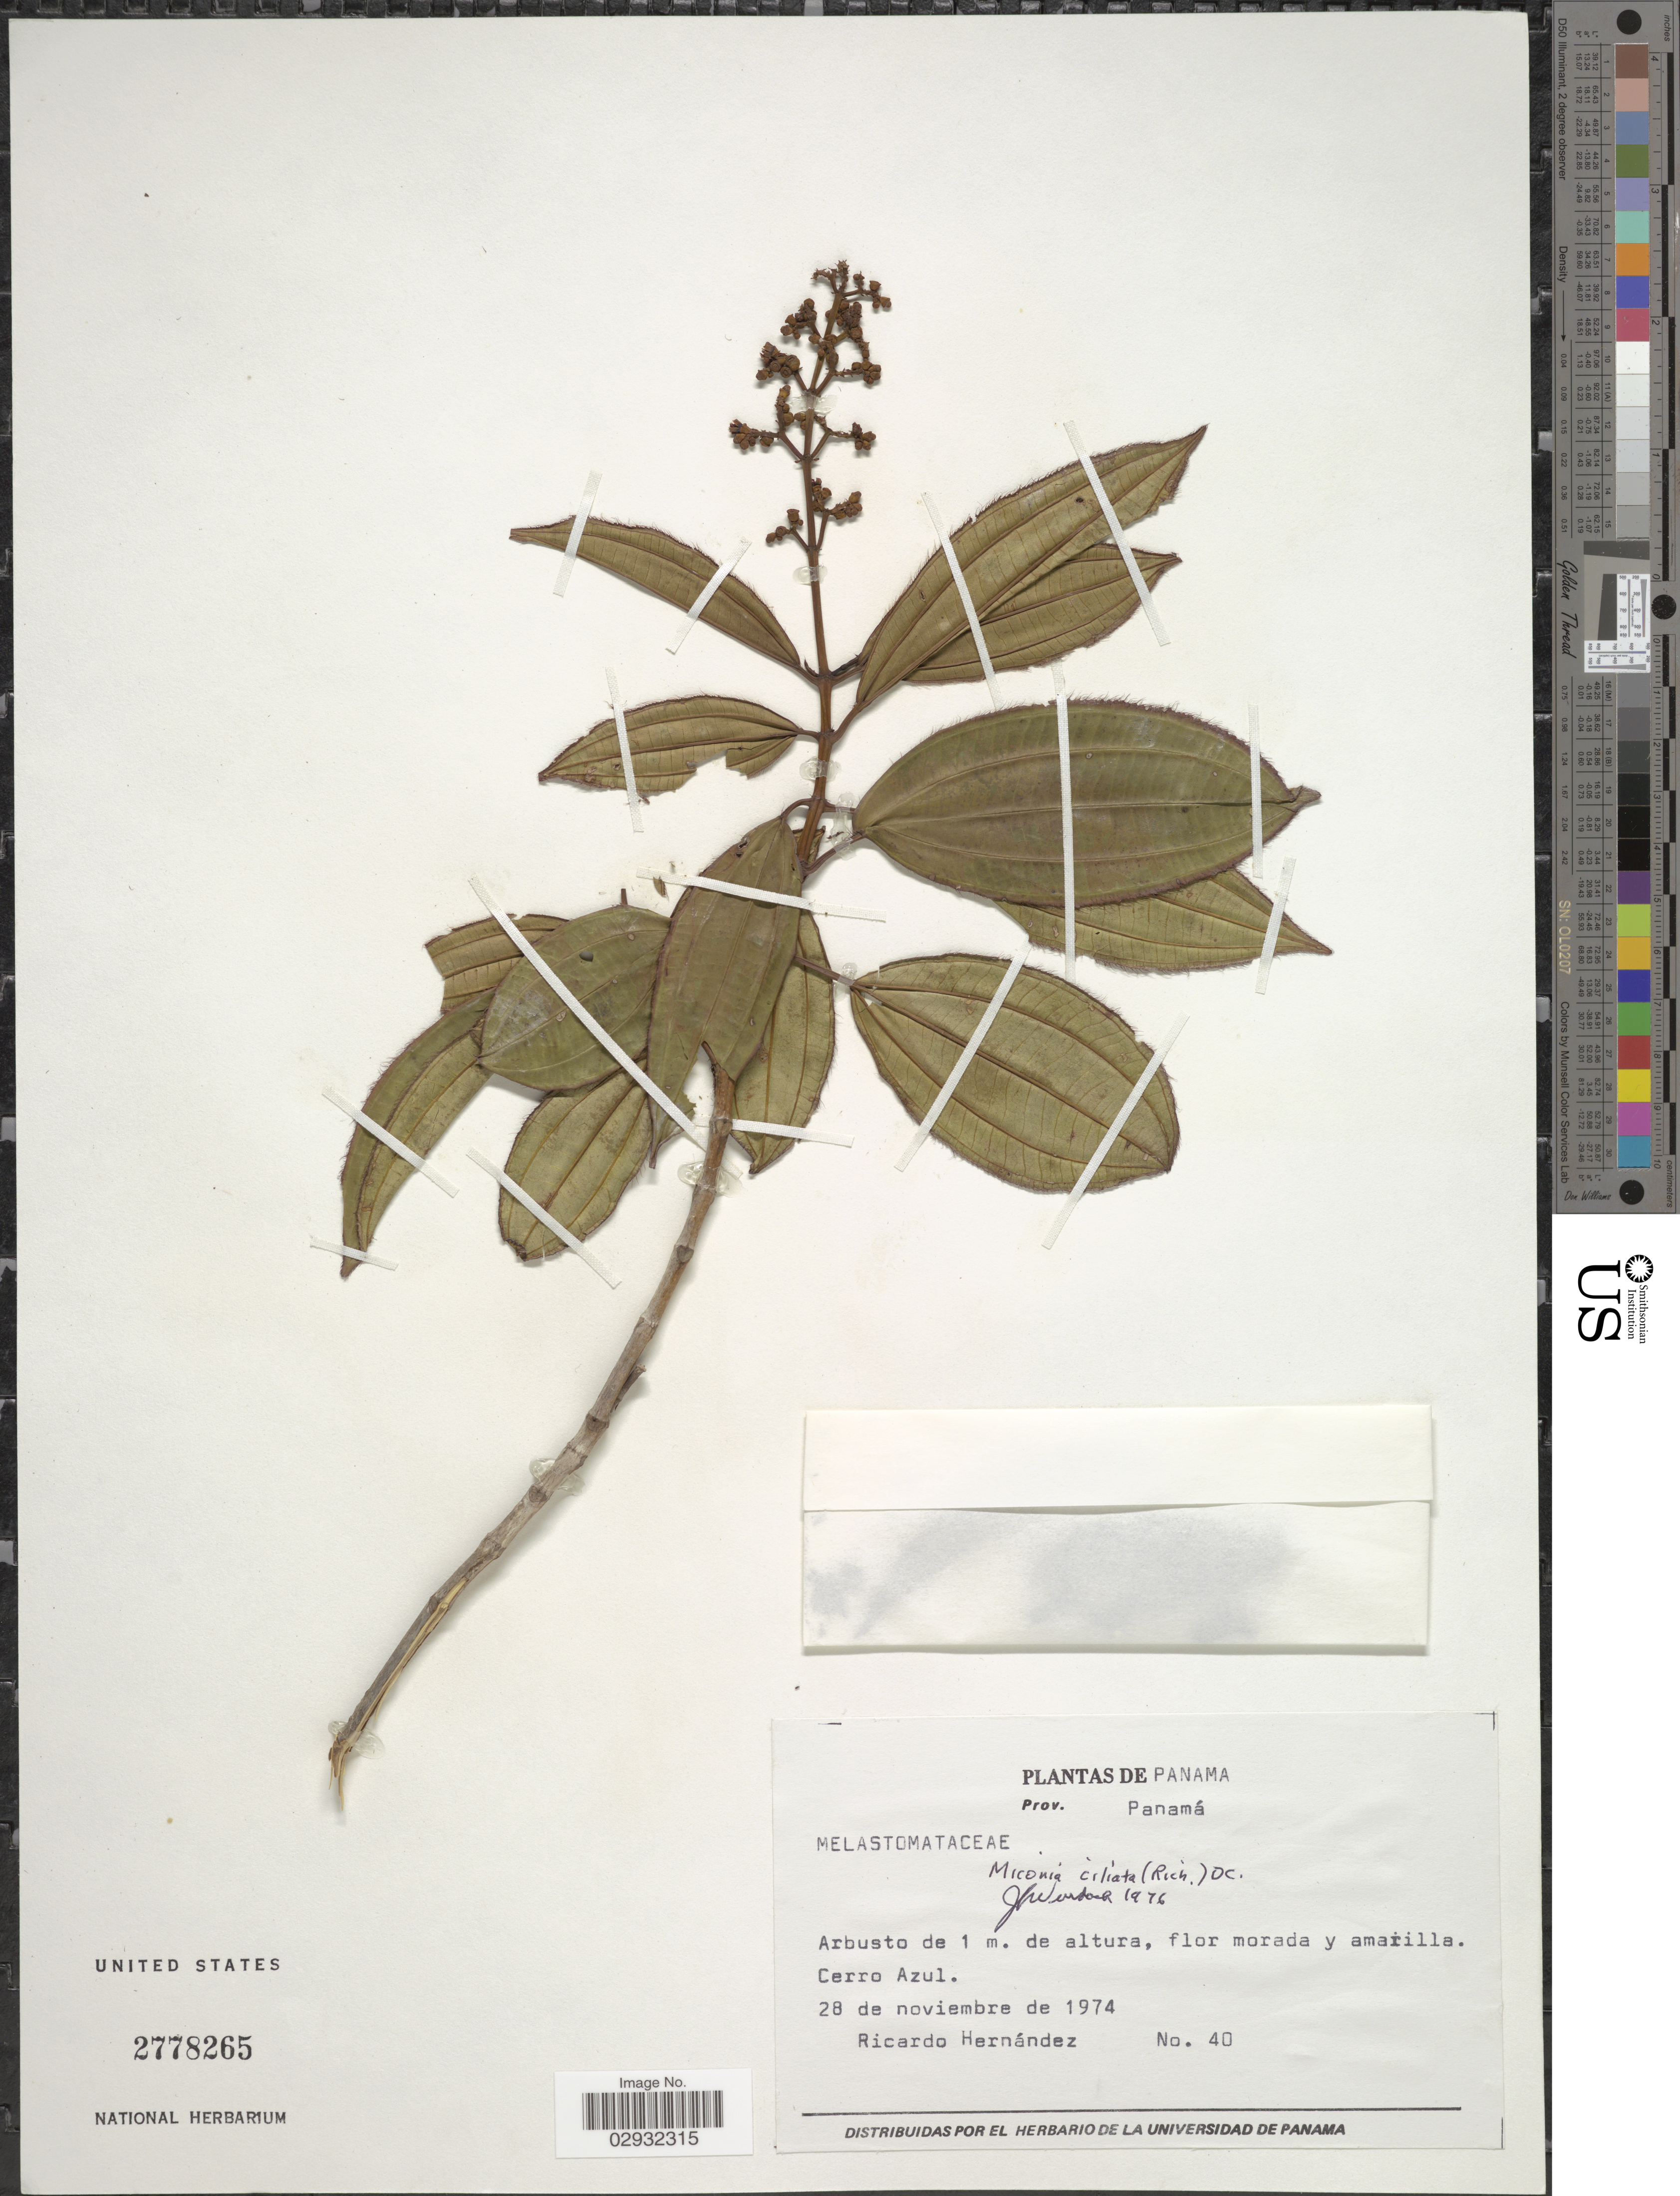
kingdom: Plantae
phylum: Tracheophyta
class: Magnoliopsida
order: Myrtales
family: Melastomataceae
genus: Miconia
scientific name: Miconia ciliata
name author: (Rich.) DC.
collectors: R. Hernández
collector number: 40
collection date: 1974-11-28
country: Panama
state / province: Panamá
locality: Cerro Azul.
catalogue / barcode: US 2778265